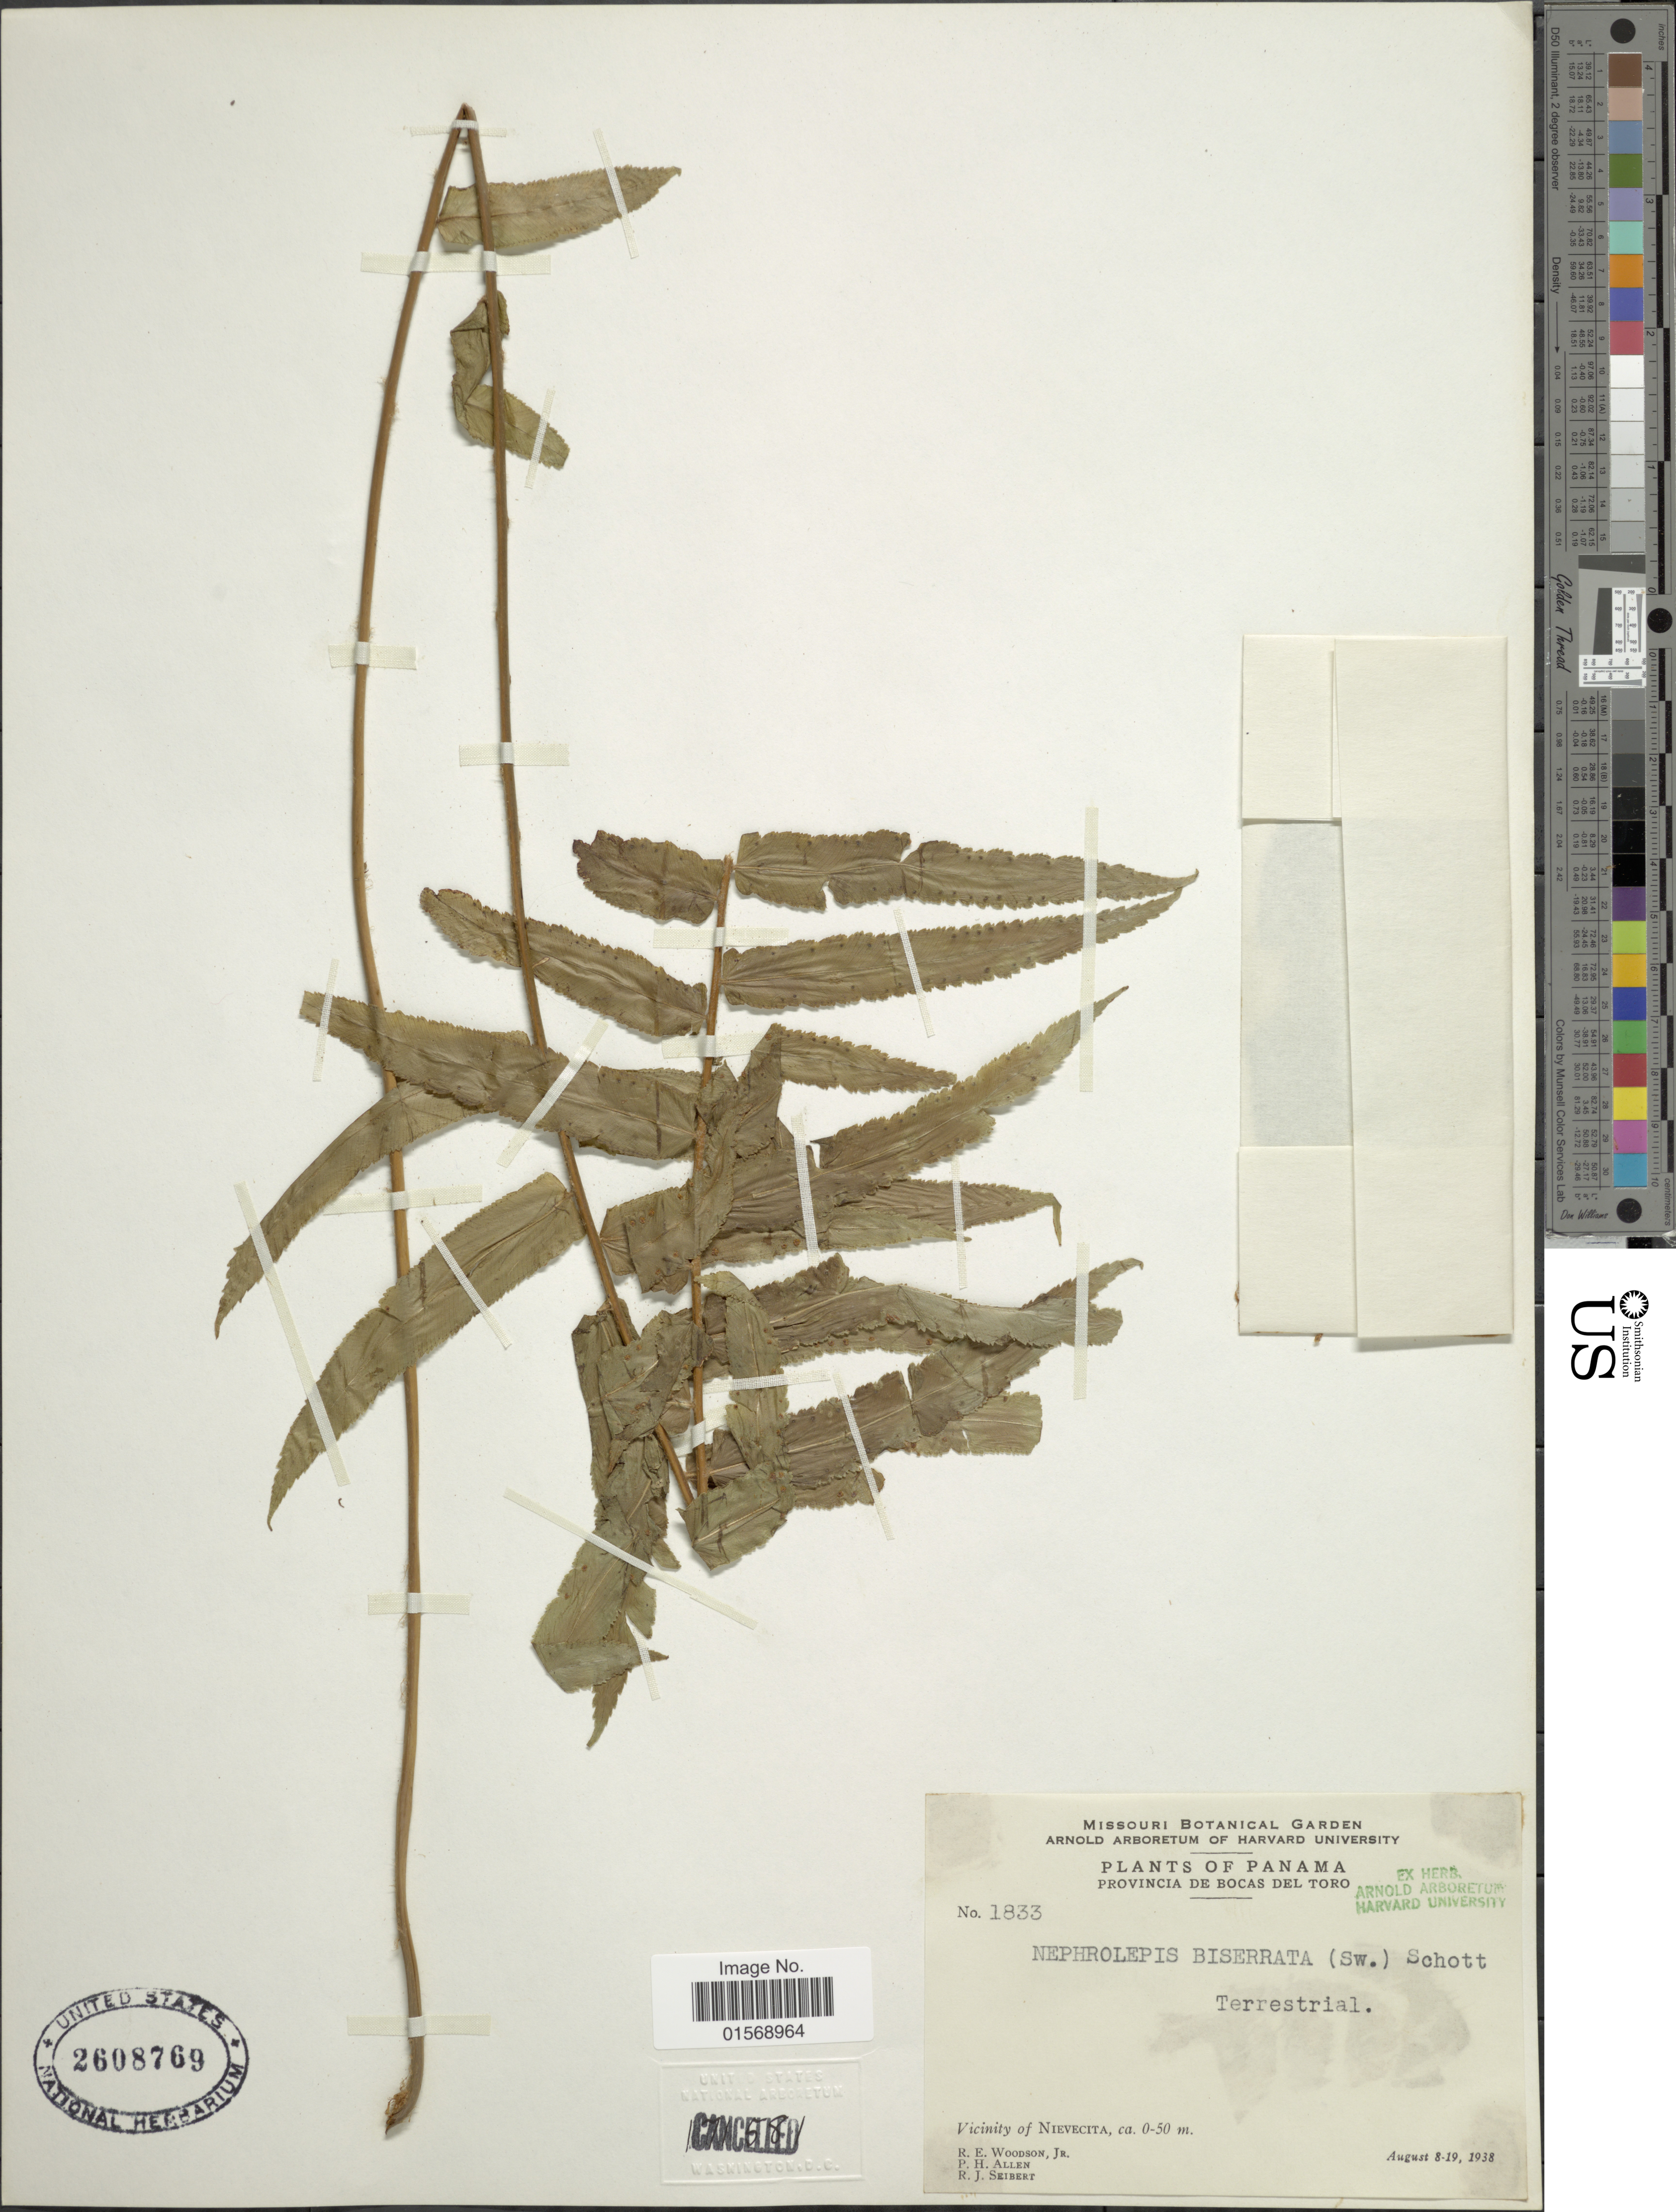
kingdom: Plantae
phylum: Tracheophyta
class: Polypodiopsida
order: Polypodiales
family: Nephrolepidaceae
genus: Nephrolepis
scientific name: Nephrolepis biserrata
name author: (Sw.) Schott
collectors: R. E. Woodson, P. H. Allen & R. J. Seibert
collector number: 1833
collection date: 1938-08-08/1938-08-19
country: Panama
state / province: Bocas del Toro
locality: Panama, Provincia de Bocas del Toro, Vicinity of Nievecita.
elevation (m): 0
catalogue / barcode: US 2608769